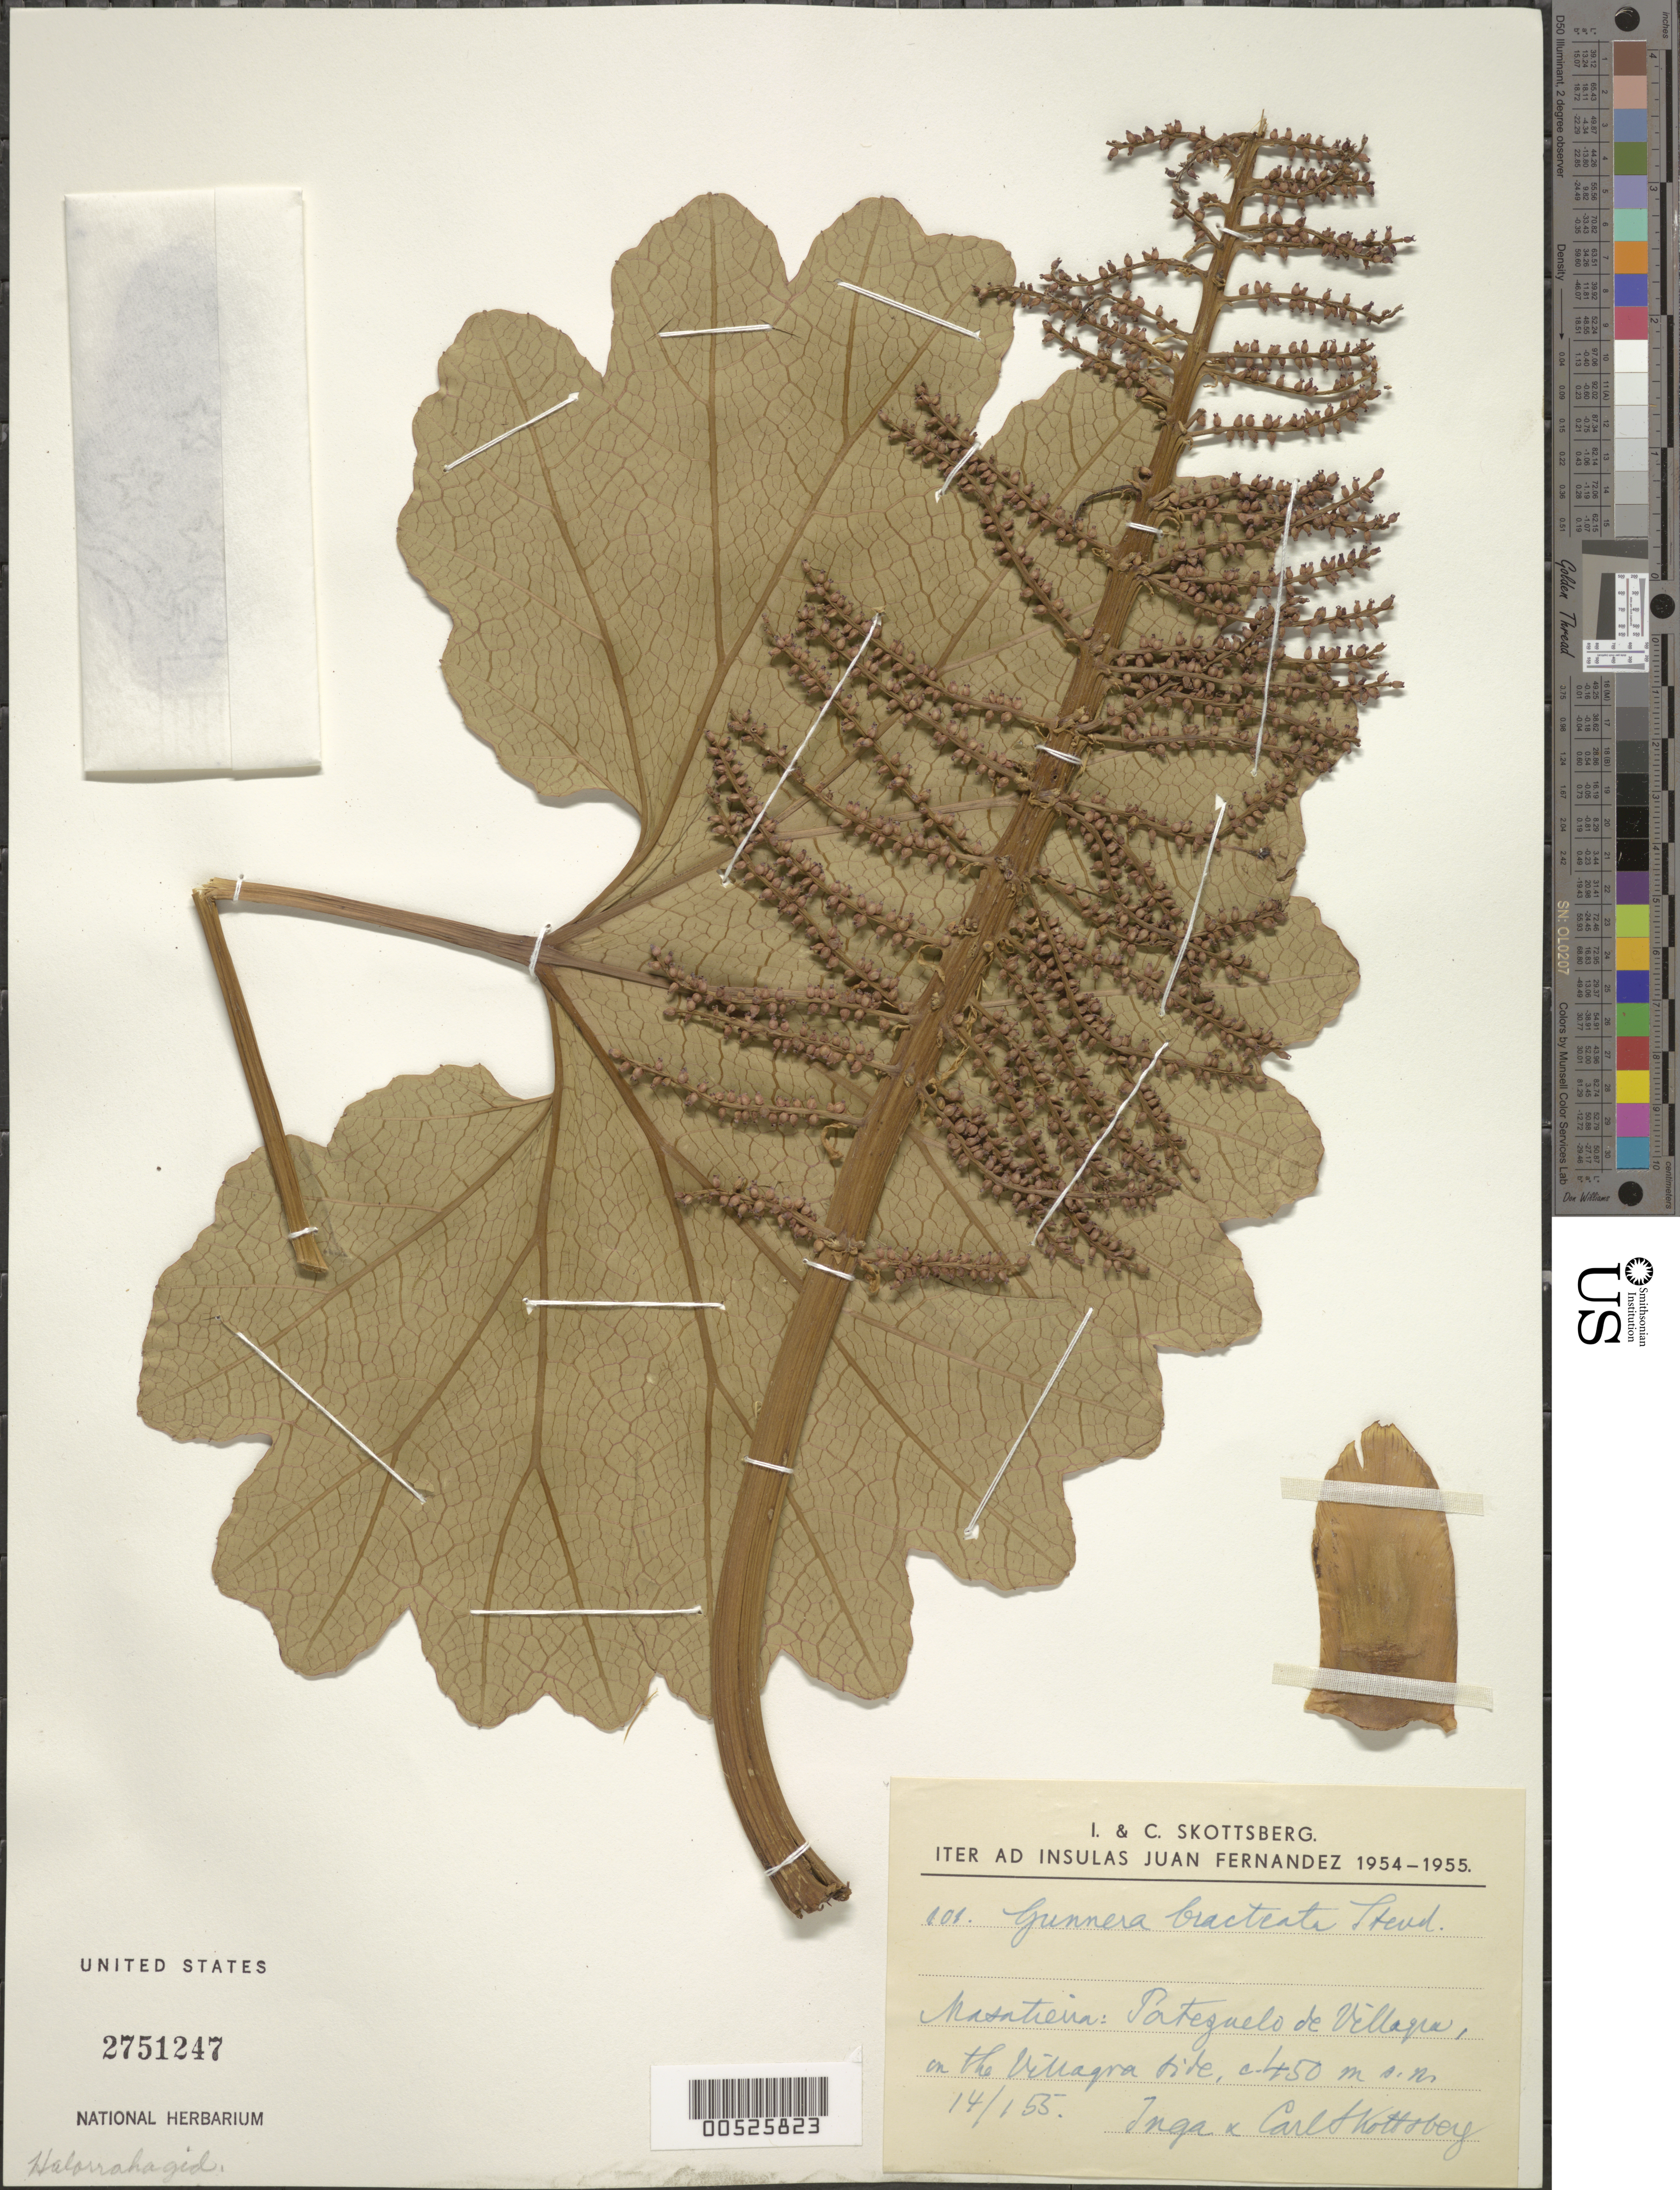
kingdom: Plantae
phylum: Tracheophyta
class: Magnoliopsida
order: Gunnerales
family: Gunneraceae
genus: Gunnera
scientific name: Gunnera bracteata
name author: Steud.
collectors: C. Skottsberg & I. Skottsberg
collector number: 101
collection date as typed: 14 Jan 1955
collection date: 1955-01-14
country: Chile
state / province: Valparaíso (V)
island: Isla Más a Tierra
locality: Portezuelo de Villagra on the Villagra side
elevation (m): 450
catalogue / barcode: US 2751247